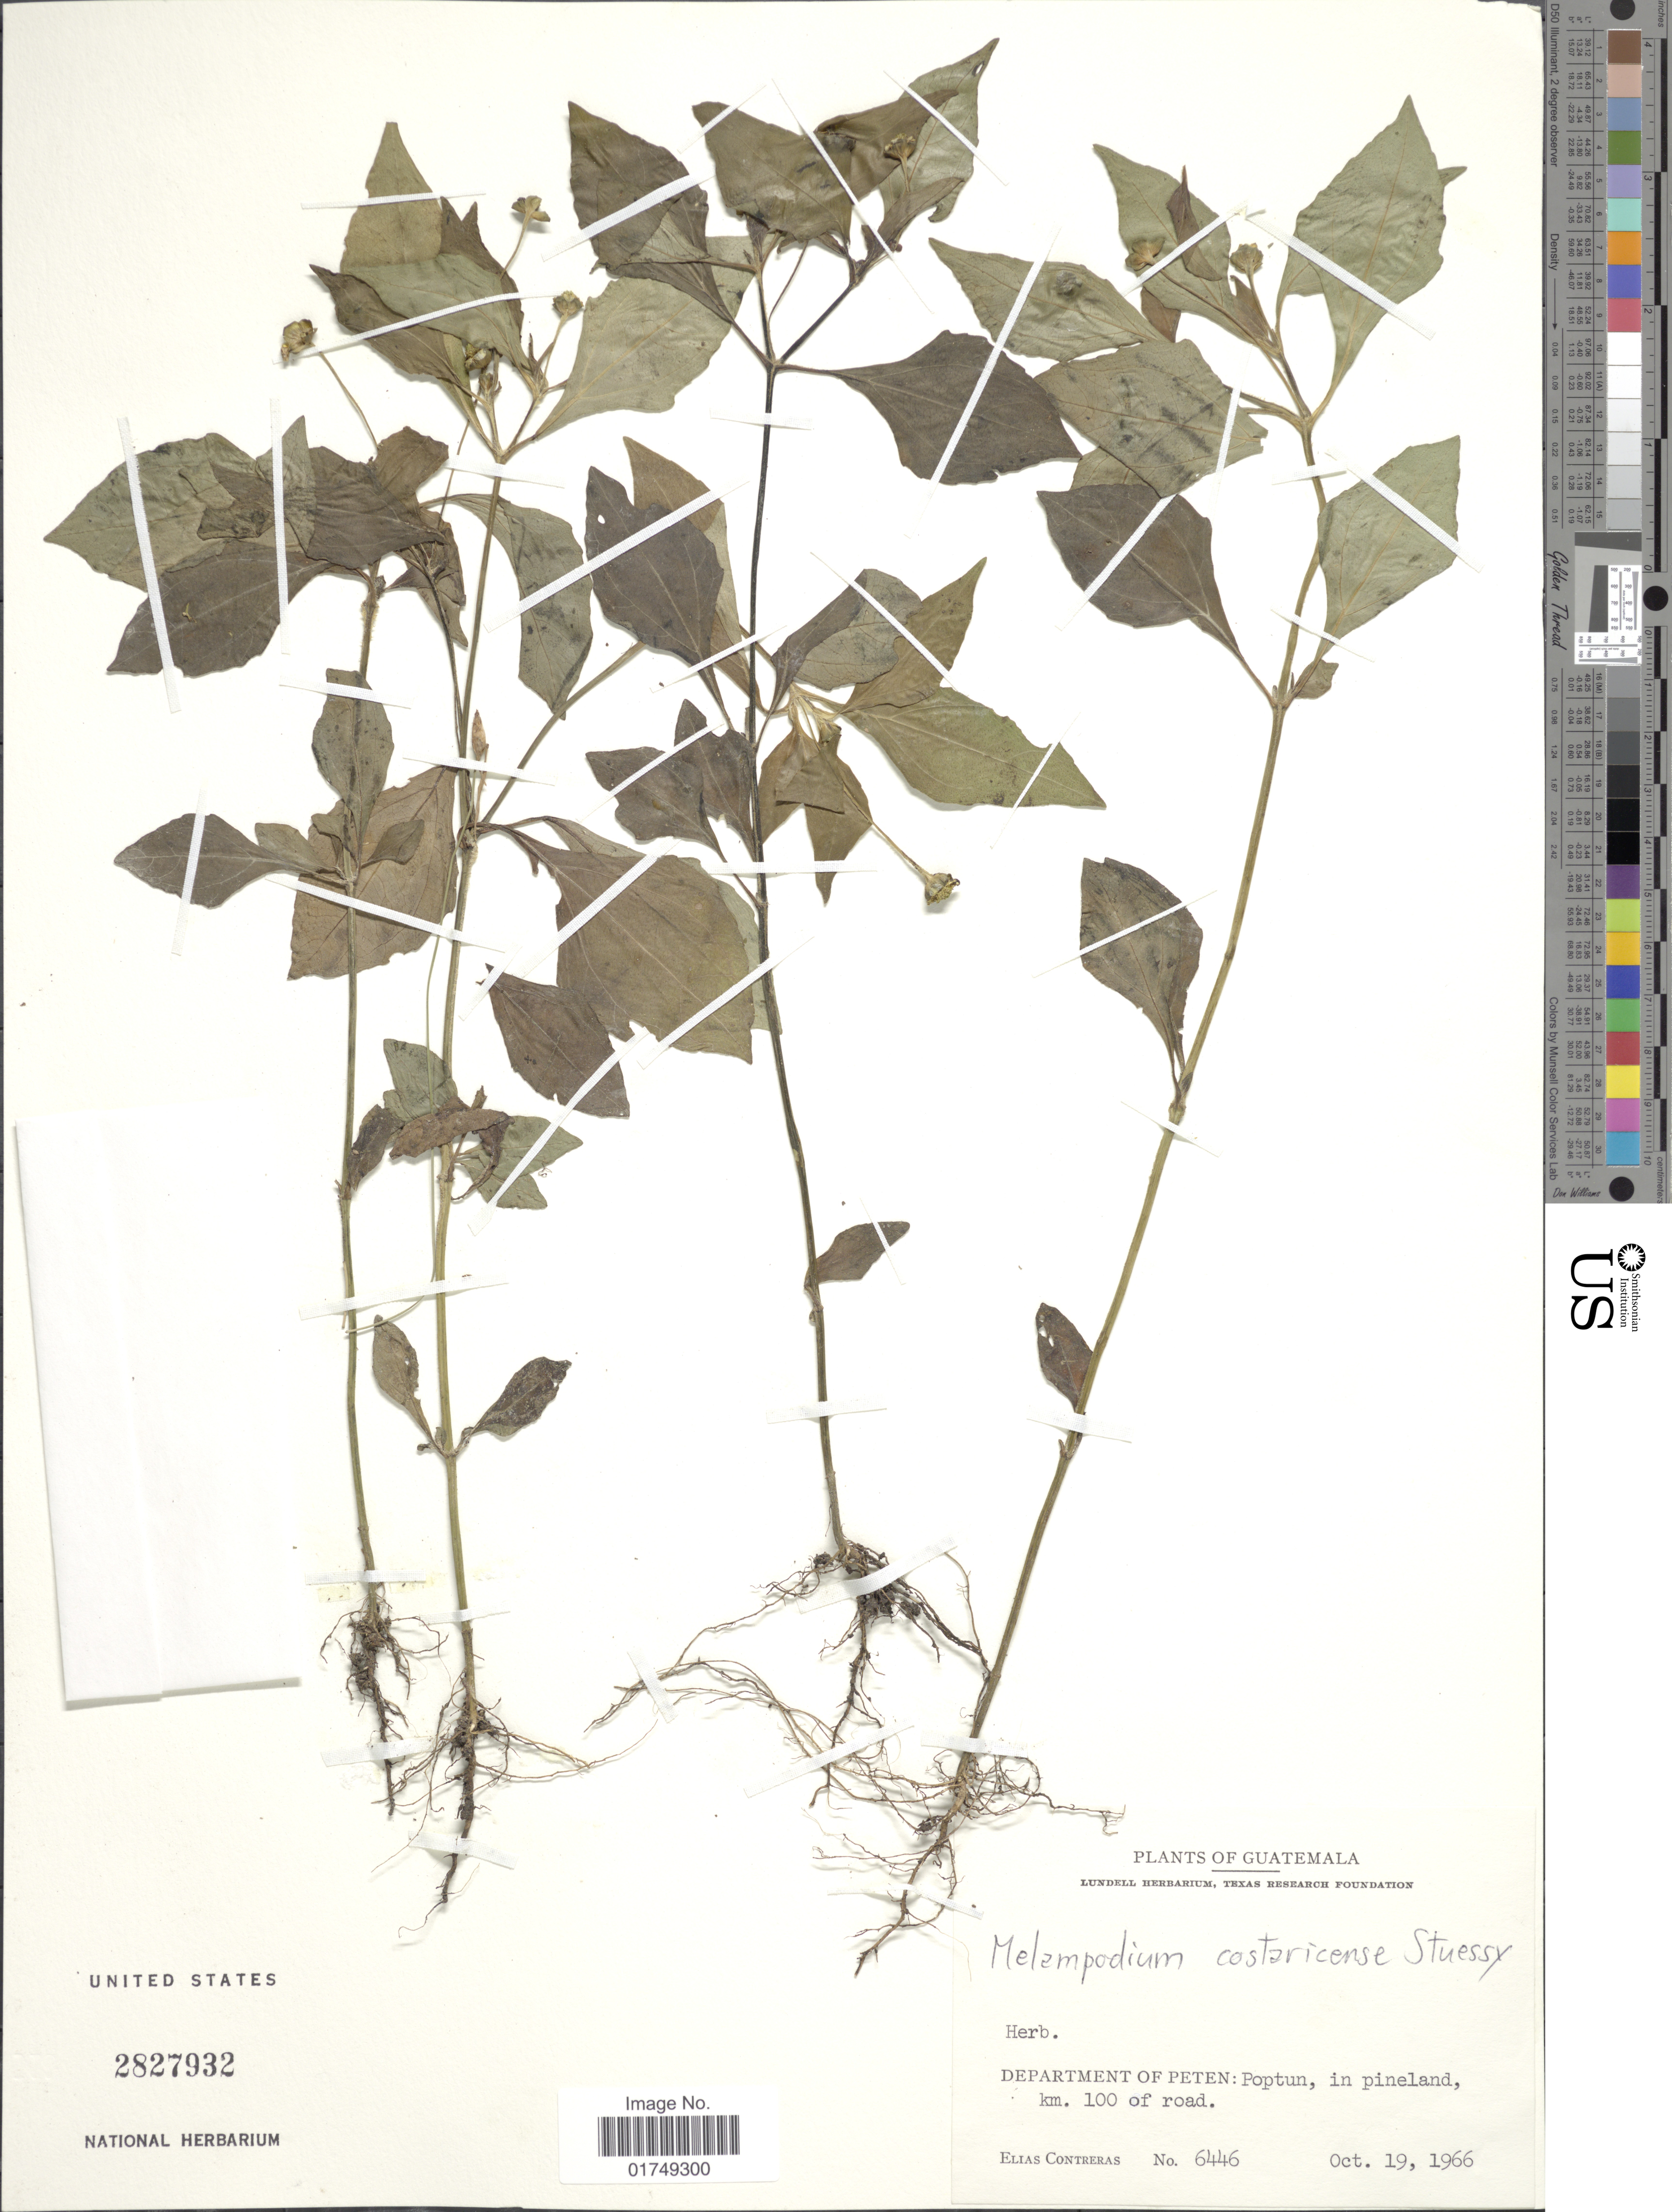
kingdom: Plantae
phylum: Tracheophyta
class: Magnoliopsida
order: Asterales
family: Asteraceae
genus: Melampodium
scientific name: Melampodium costaricense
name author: Stuessy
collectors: E. Contreras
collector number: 6446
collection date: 1966-10-19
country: Guatemala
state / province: El Petén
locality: Poptun, in pineland, km 100 of road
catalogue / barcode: US 2827932